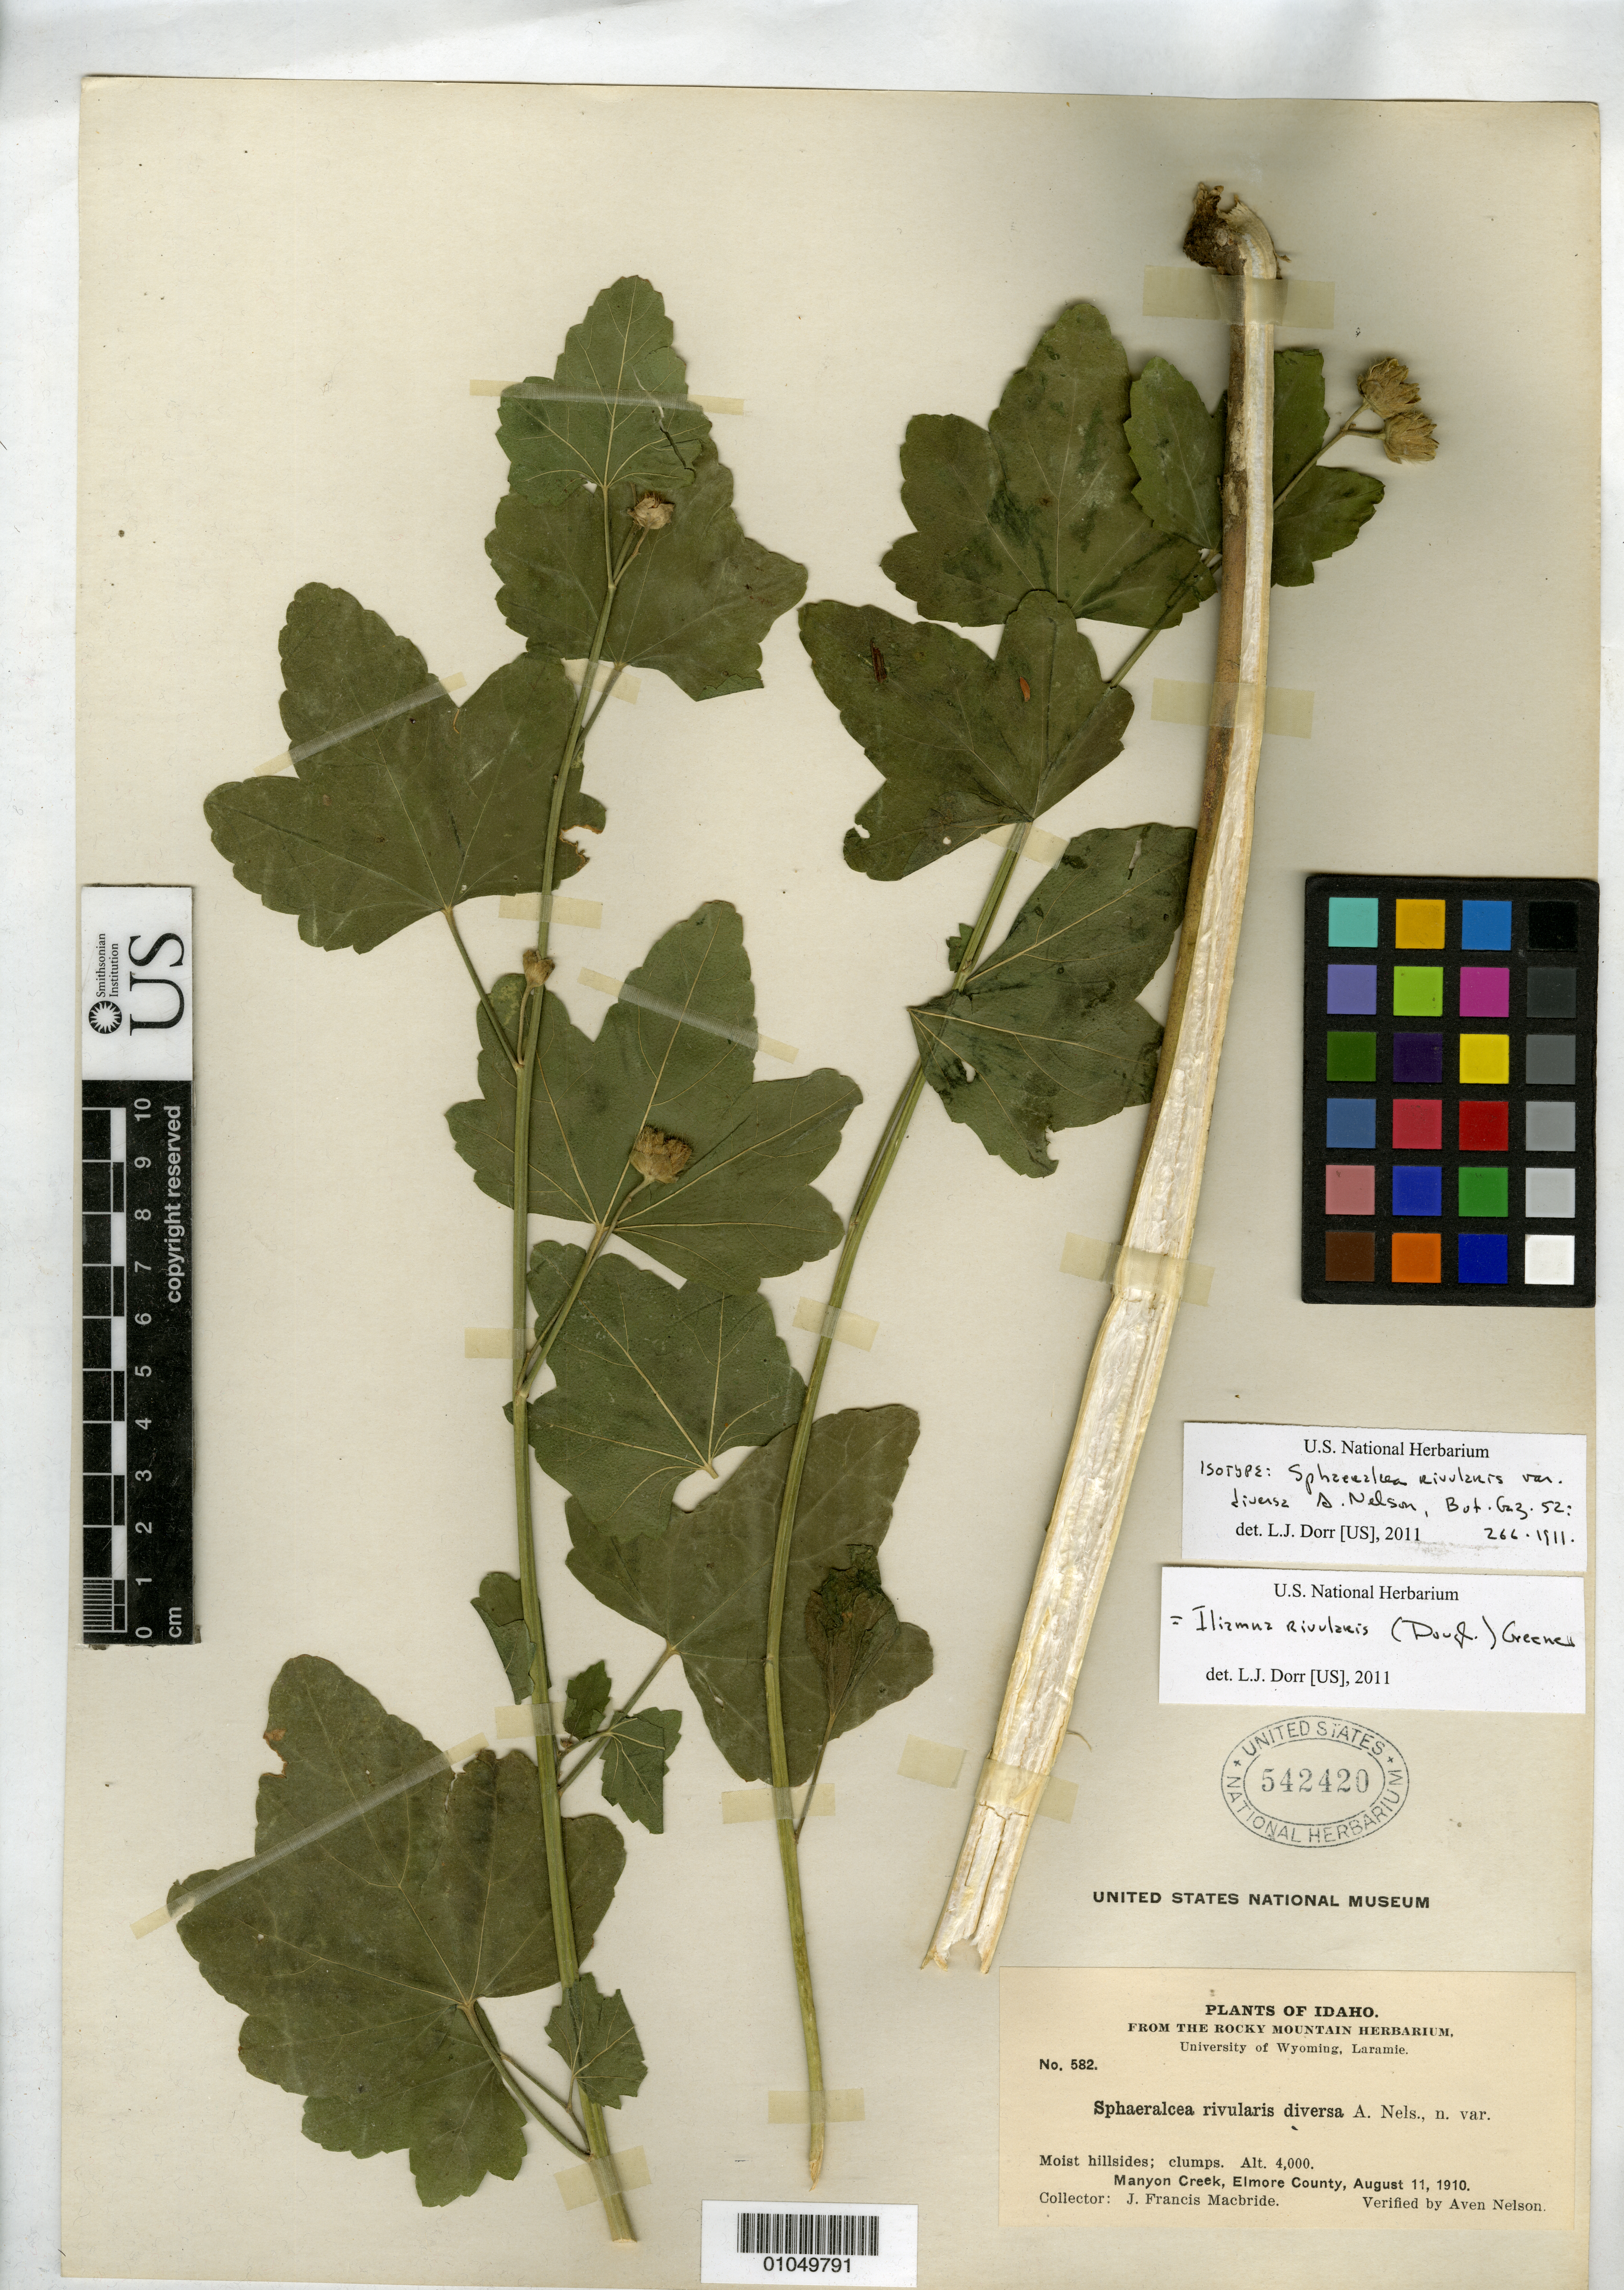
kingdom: Plantae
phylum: Tracheophyta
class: Magnoliopsida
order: Malvales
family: Malvaceae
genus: Sphaeralcea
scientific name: Sphaeralcea rivularis var. diversa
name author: A. Nelson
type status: Isotype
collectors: J. F. Macbride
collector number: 582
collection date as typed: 11 Aug 1910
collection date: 1910-08-11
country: United States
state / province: Idaho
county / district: Elmore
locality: Manyon Creek, Elmore County.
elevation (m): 1219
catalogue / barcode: US 542420